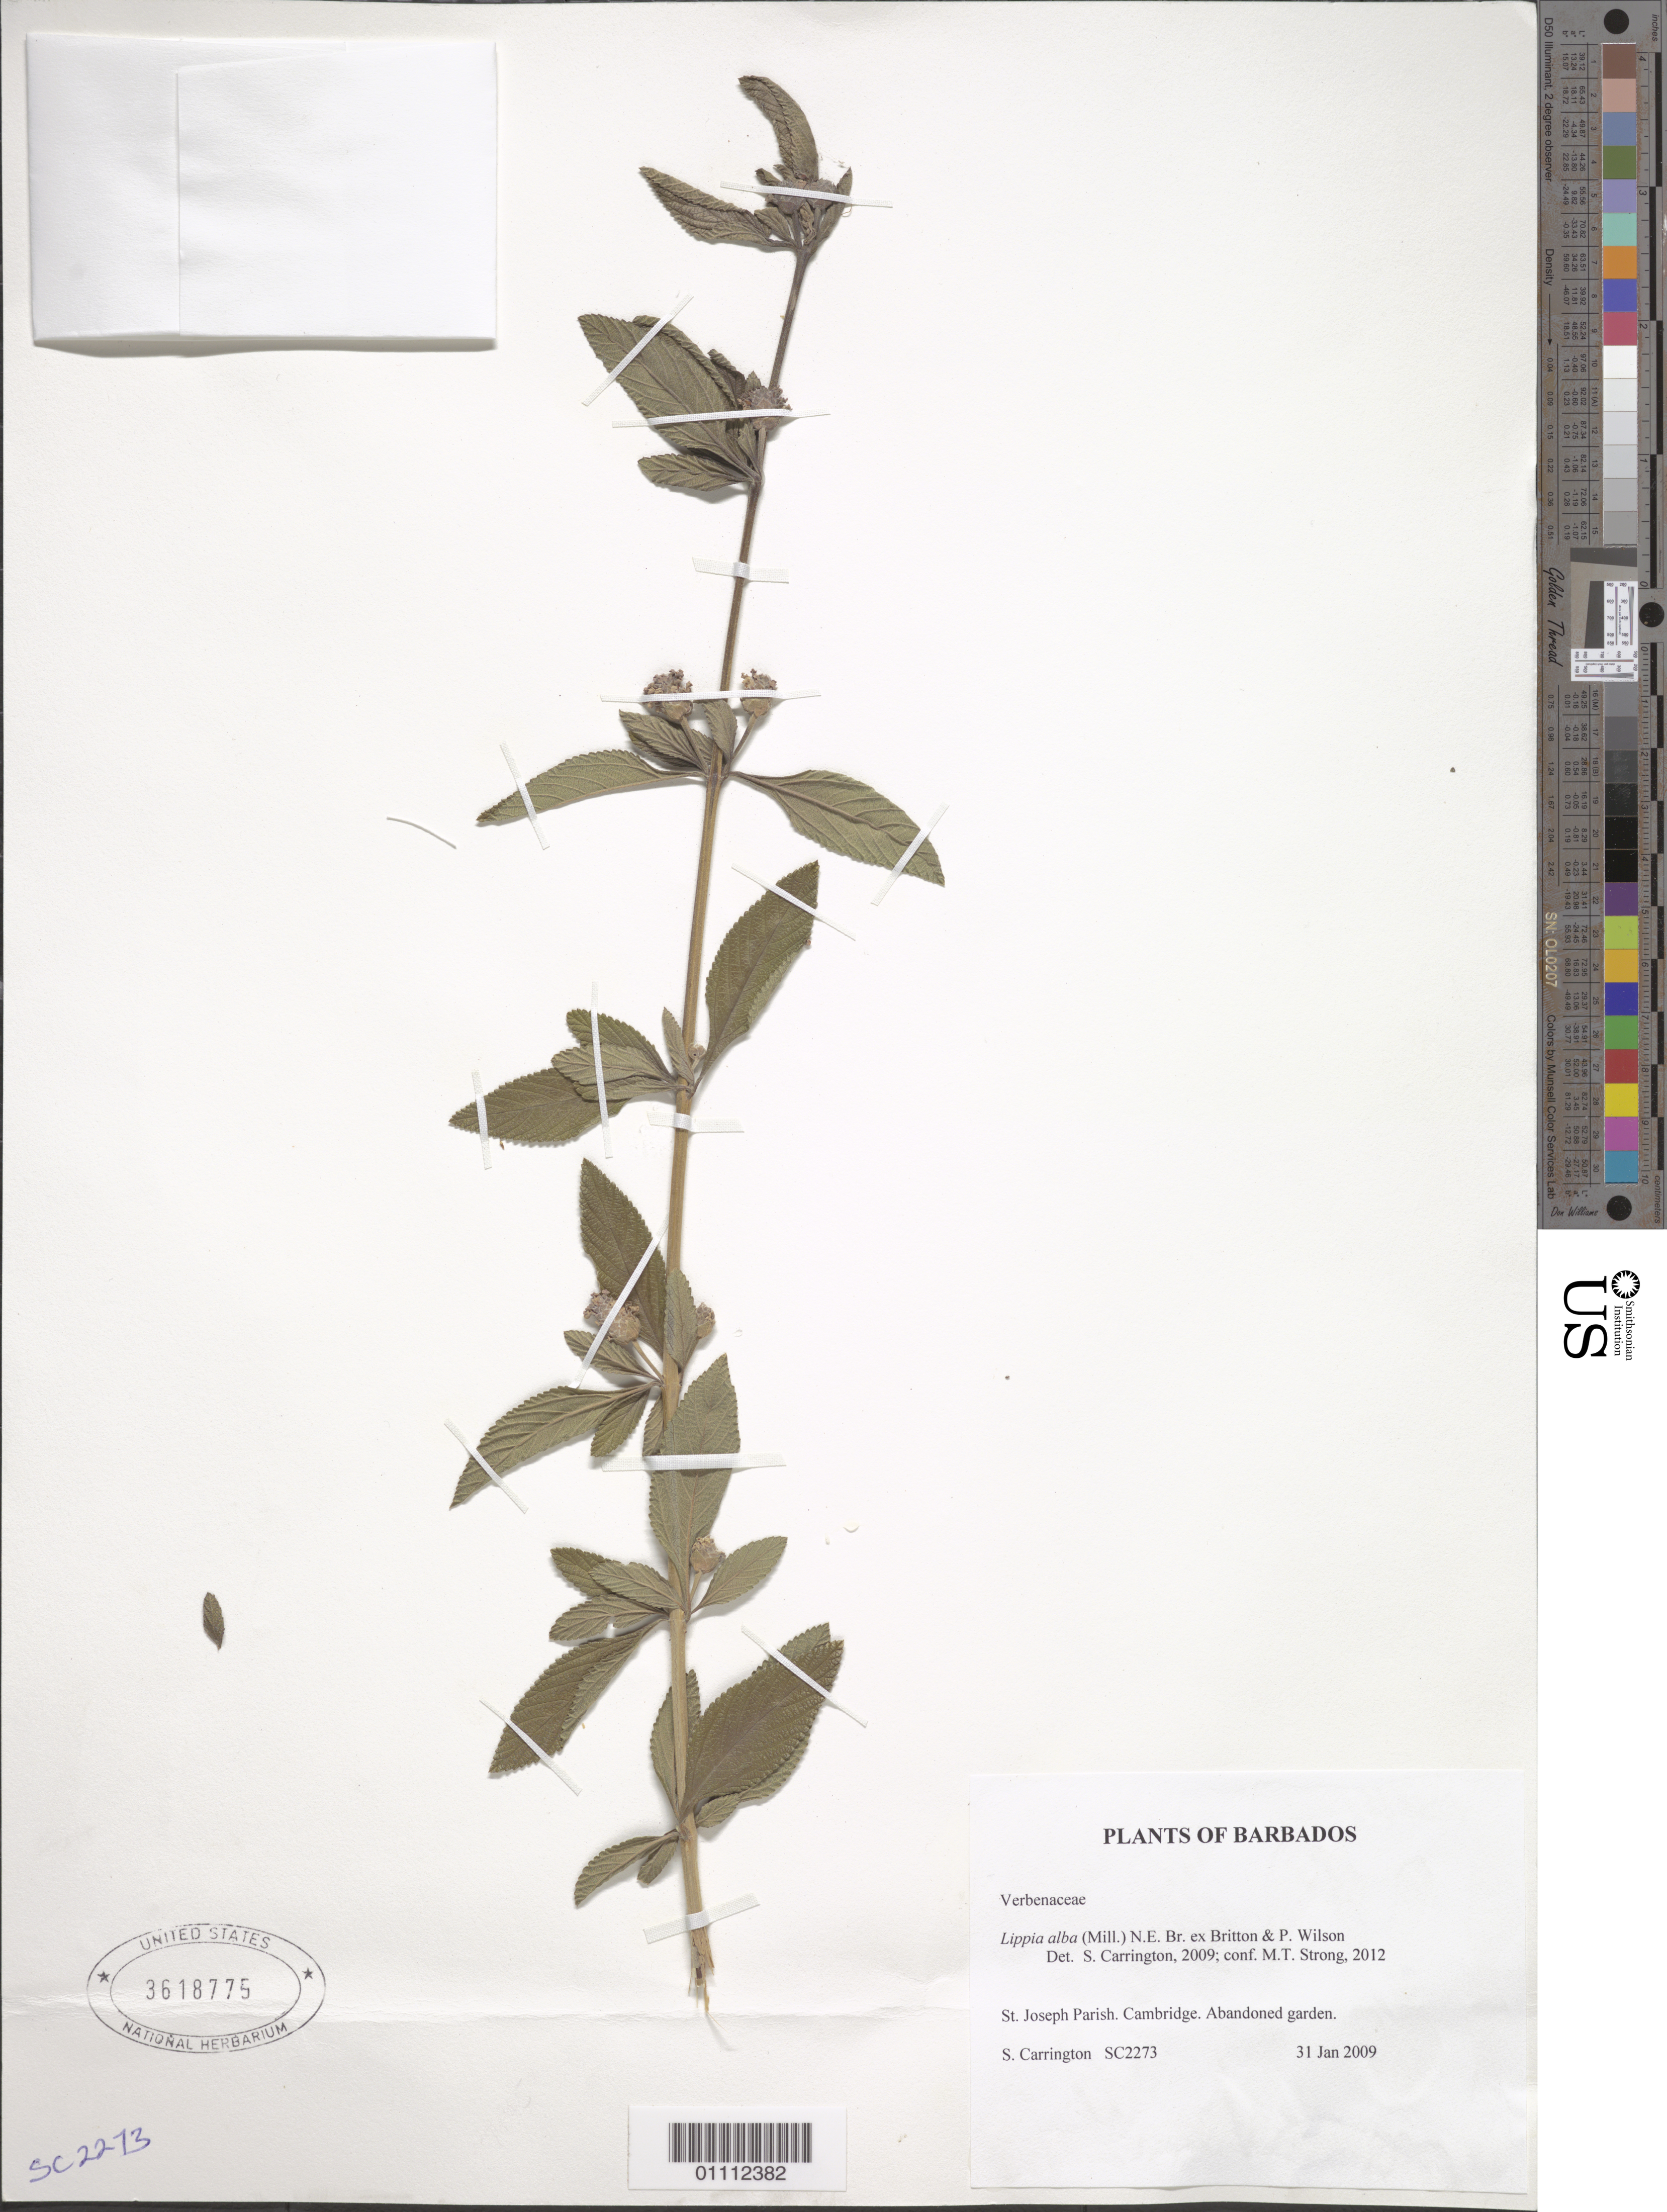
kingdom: Plantae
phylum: Tracheophyta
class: Magnoliopsida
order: Lamiales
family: Verbenaceae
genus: Lippia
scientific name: Lippia alba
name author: (Mill.) N.E. Br. ex Britton & P. Wilson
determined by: Strong, M. T., (US), Smithsonian Institution - National Museum of Natural History (UNITED STATES)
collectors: C. M. S. Carrington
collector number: SC2273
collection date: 2009-01-31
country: Barbados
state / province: Saint Joseph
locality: Cambridge.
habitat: Abandoned garden.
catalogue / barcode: US 3618775